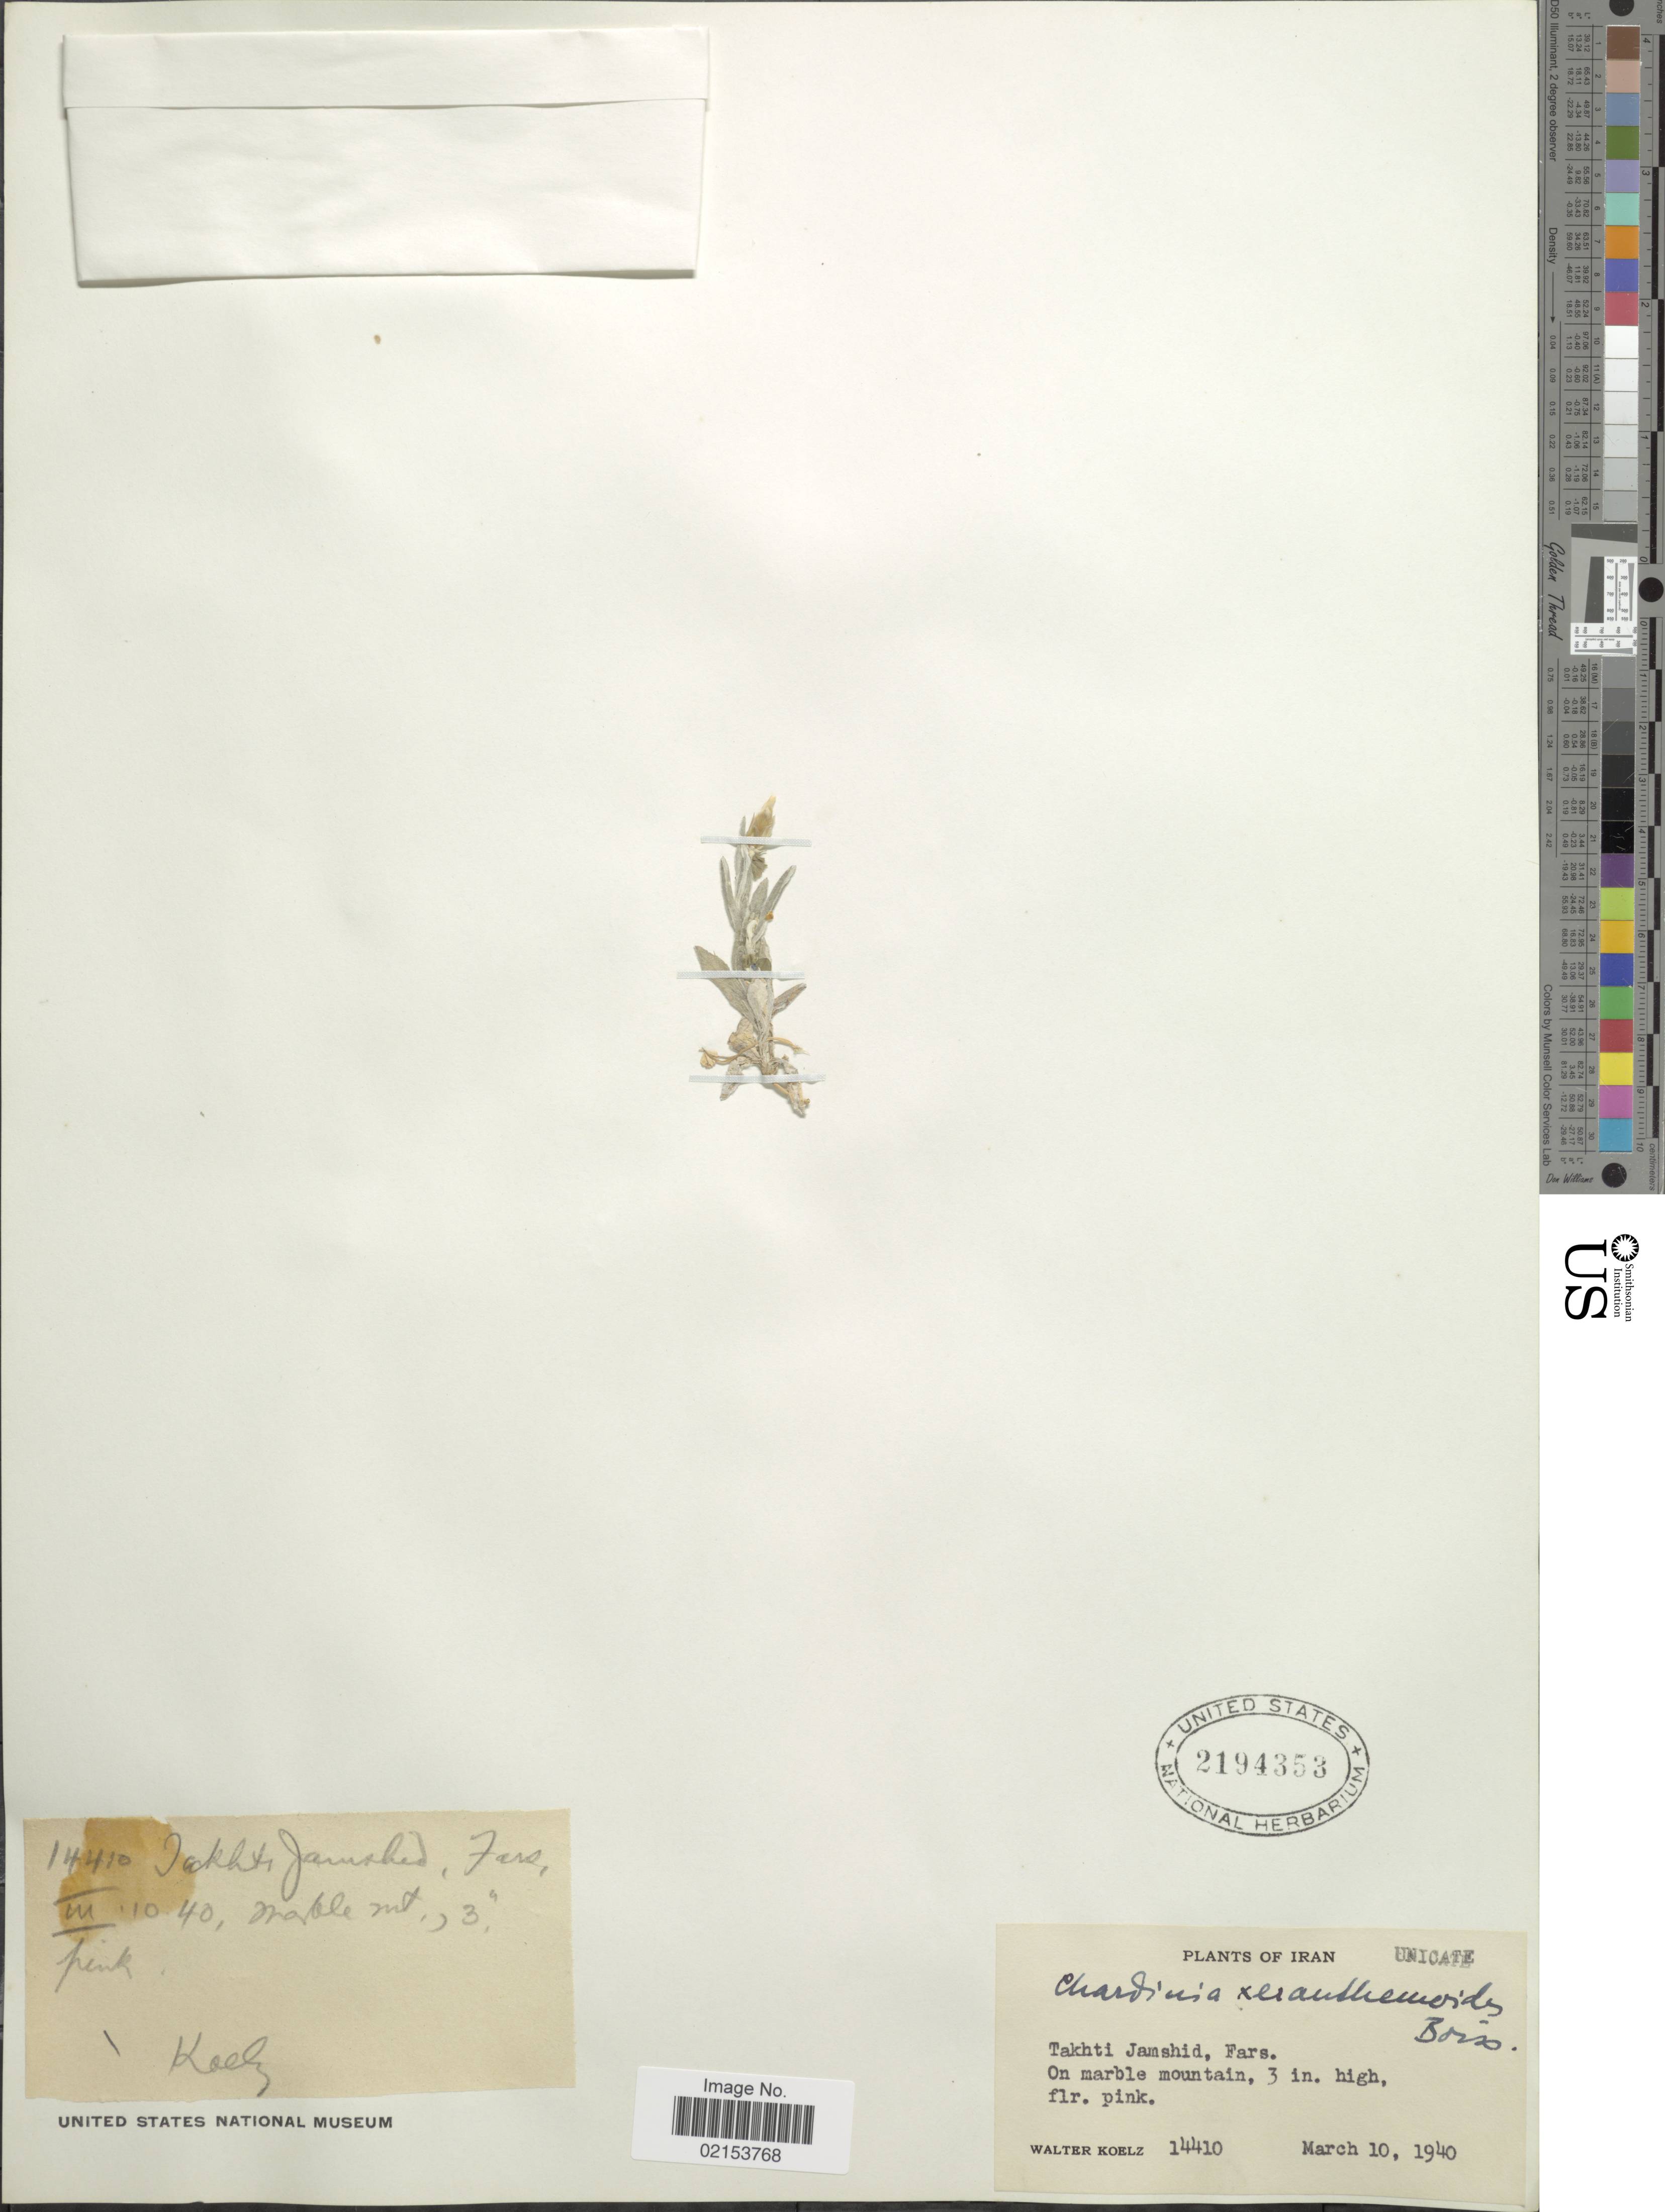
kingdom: Plantae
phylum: Tracheophyta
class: Magnoliopsida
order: Asterales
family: Asteraceae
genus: Chardinia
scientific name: Chardinia orientalis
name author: (L.) Kuntze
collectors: W. N. Koelz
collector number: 14410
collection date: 1940-03-10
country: Iran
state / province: Fars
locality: Takhti Jamshid. On marble mountain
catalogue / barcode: US 2194353